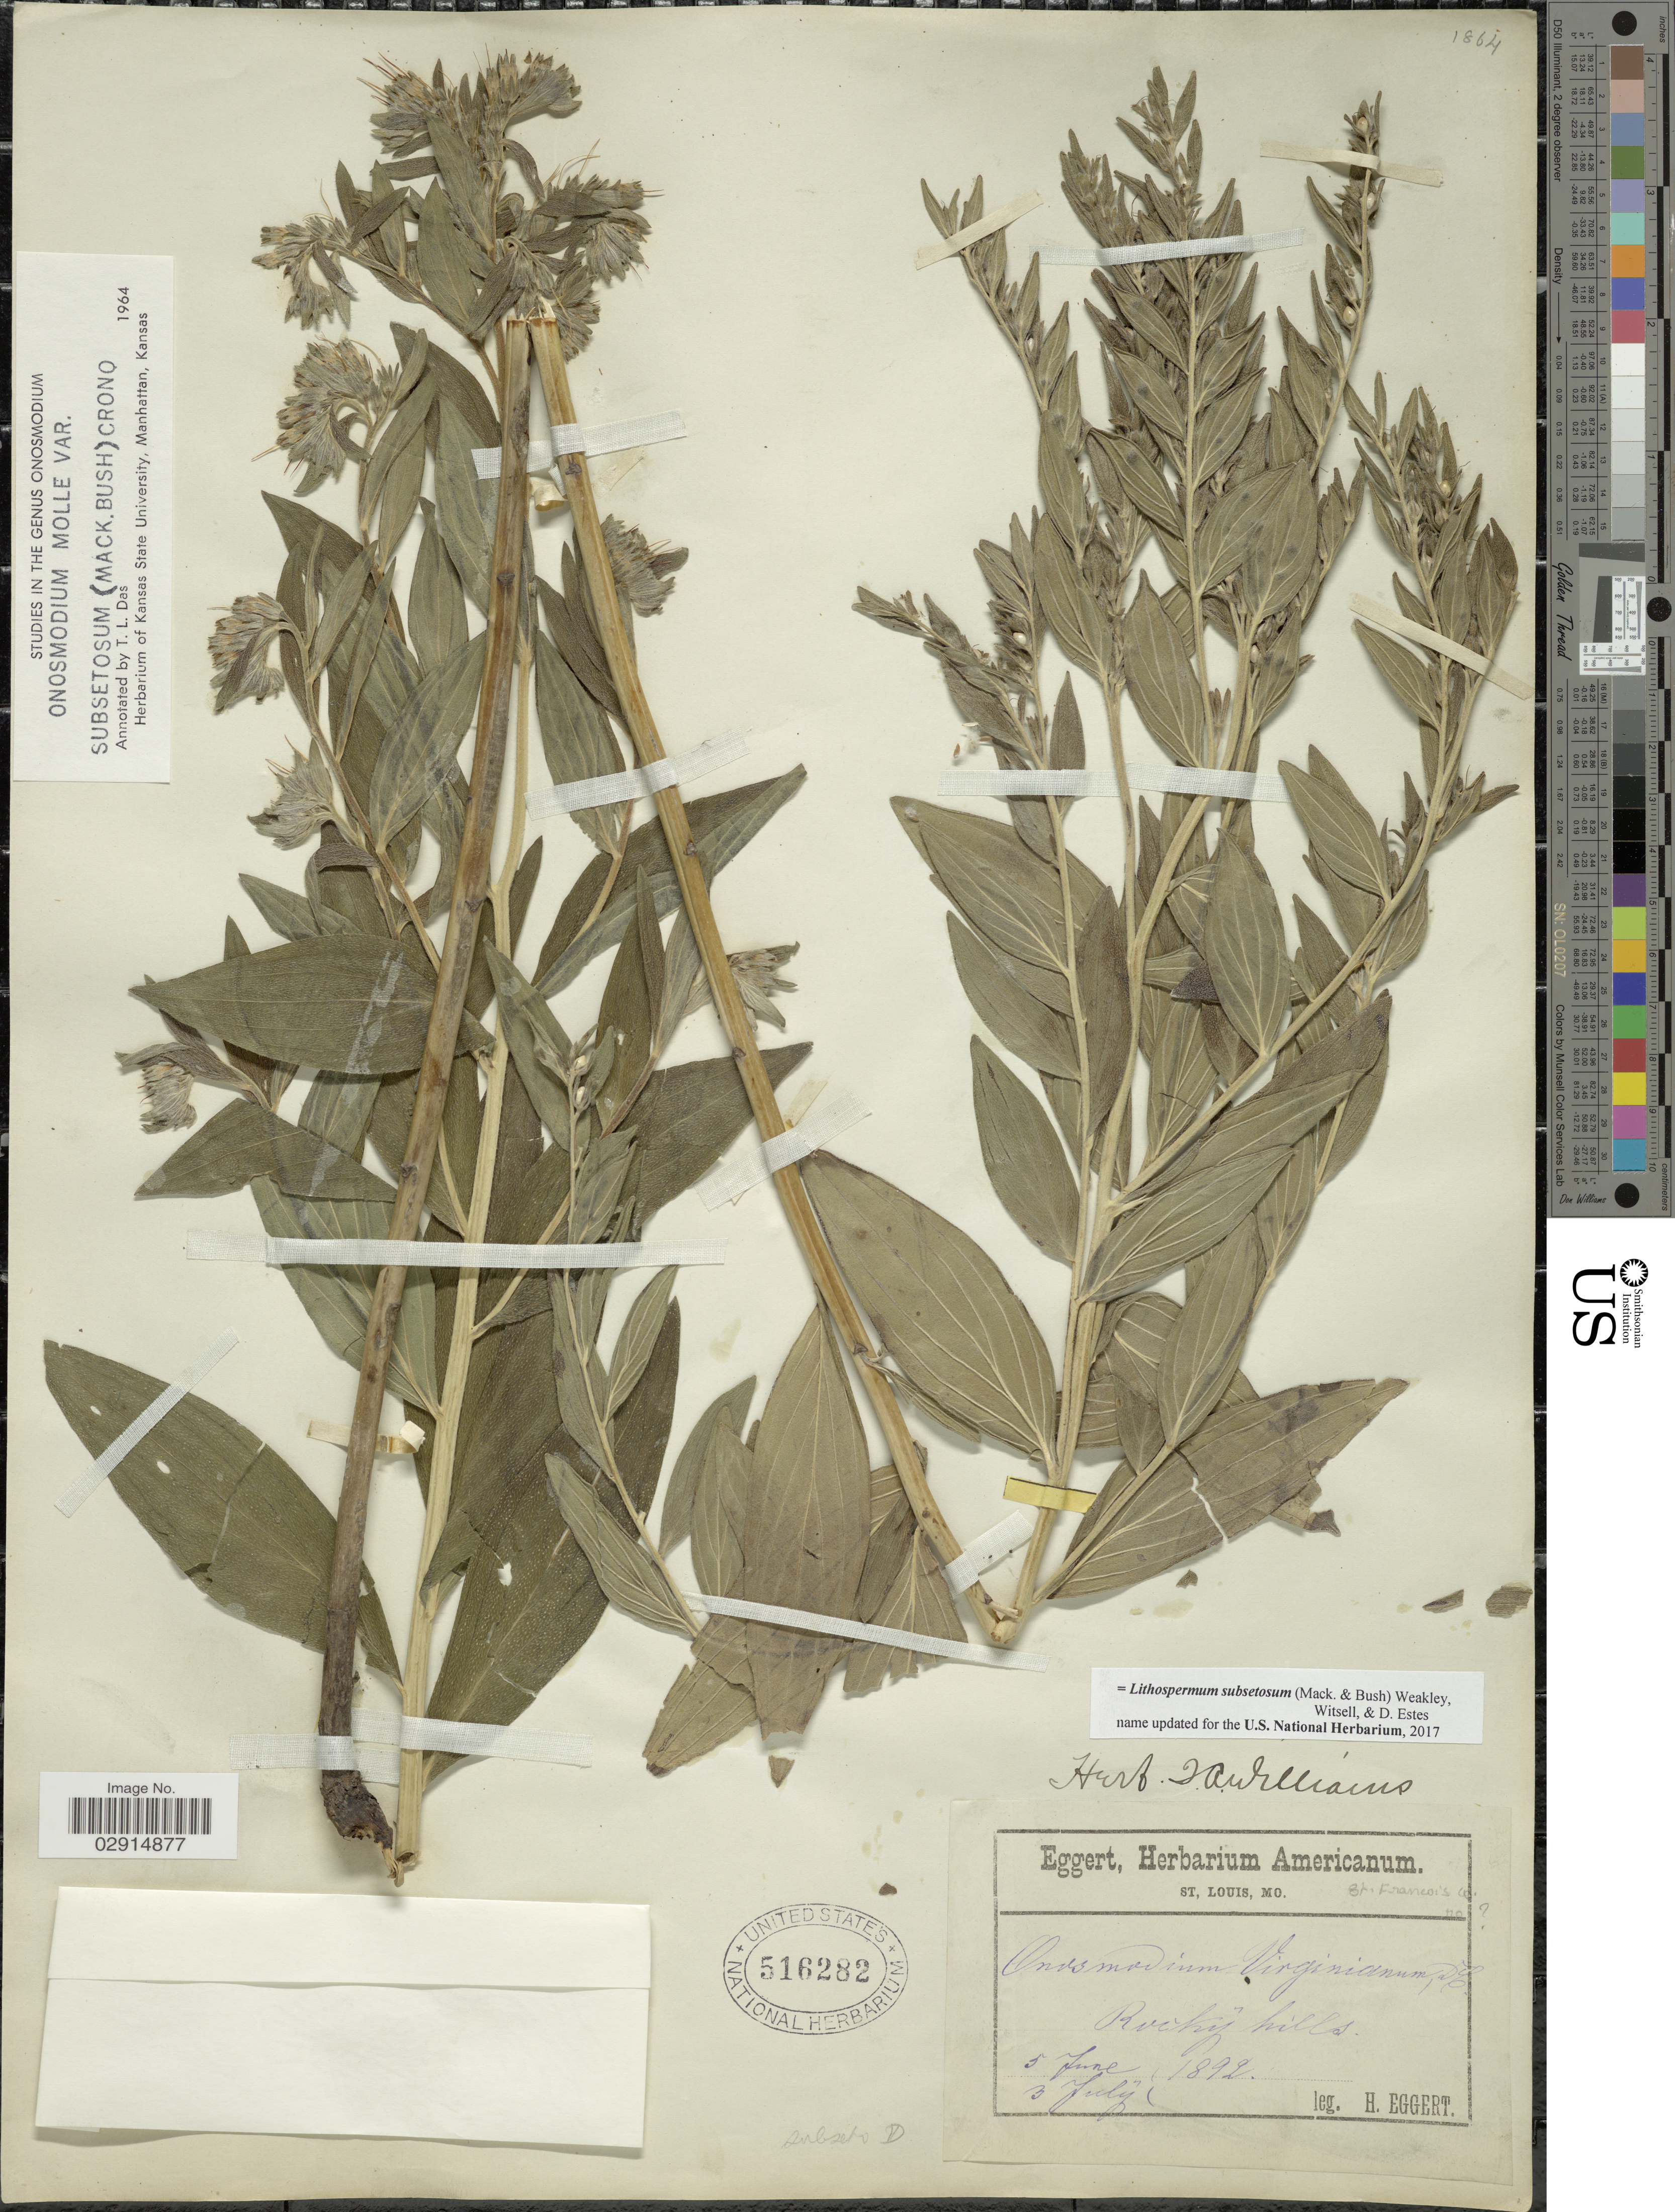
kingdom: Plantae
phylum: Tracheophyta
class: Magnoliopsida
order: Boraginales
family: Boraginaceae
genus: Lithospermum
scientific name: Lithospermum subsetosum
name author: (Mack. & Bush) Weakley et al.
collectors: H. Eggert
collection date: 1892-06-05/1892-07-03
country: United States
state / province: Missouri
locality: Rocky hills. St. Francois Co.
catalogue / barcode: US 516282